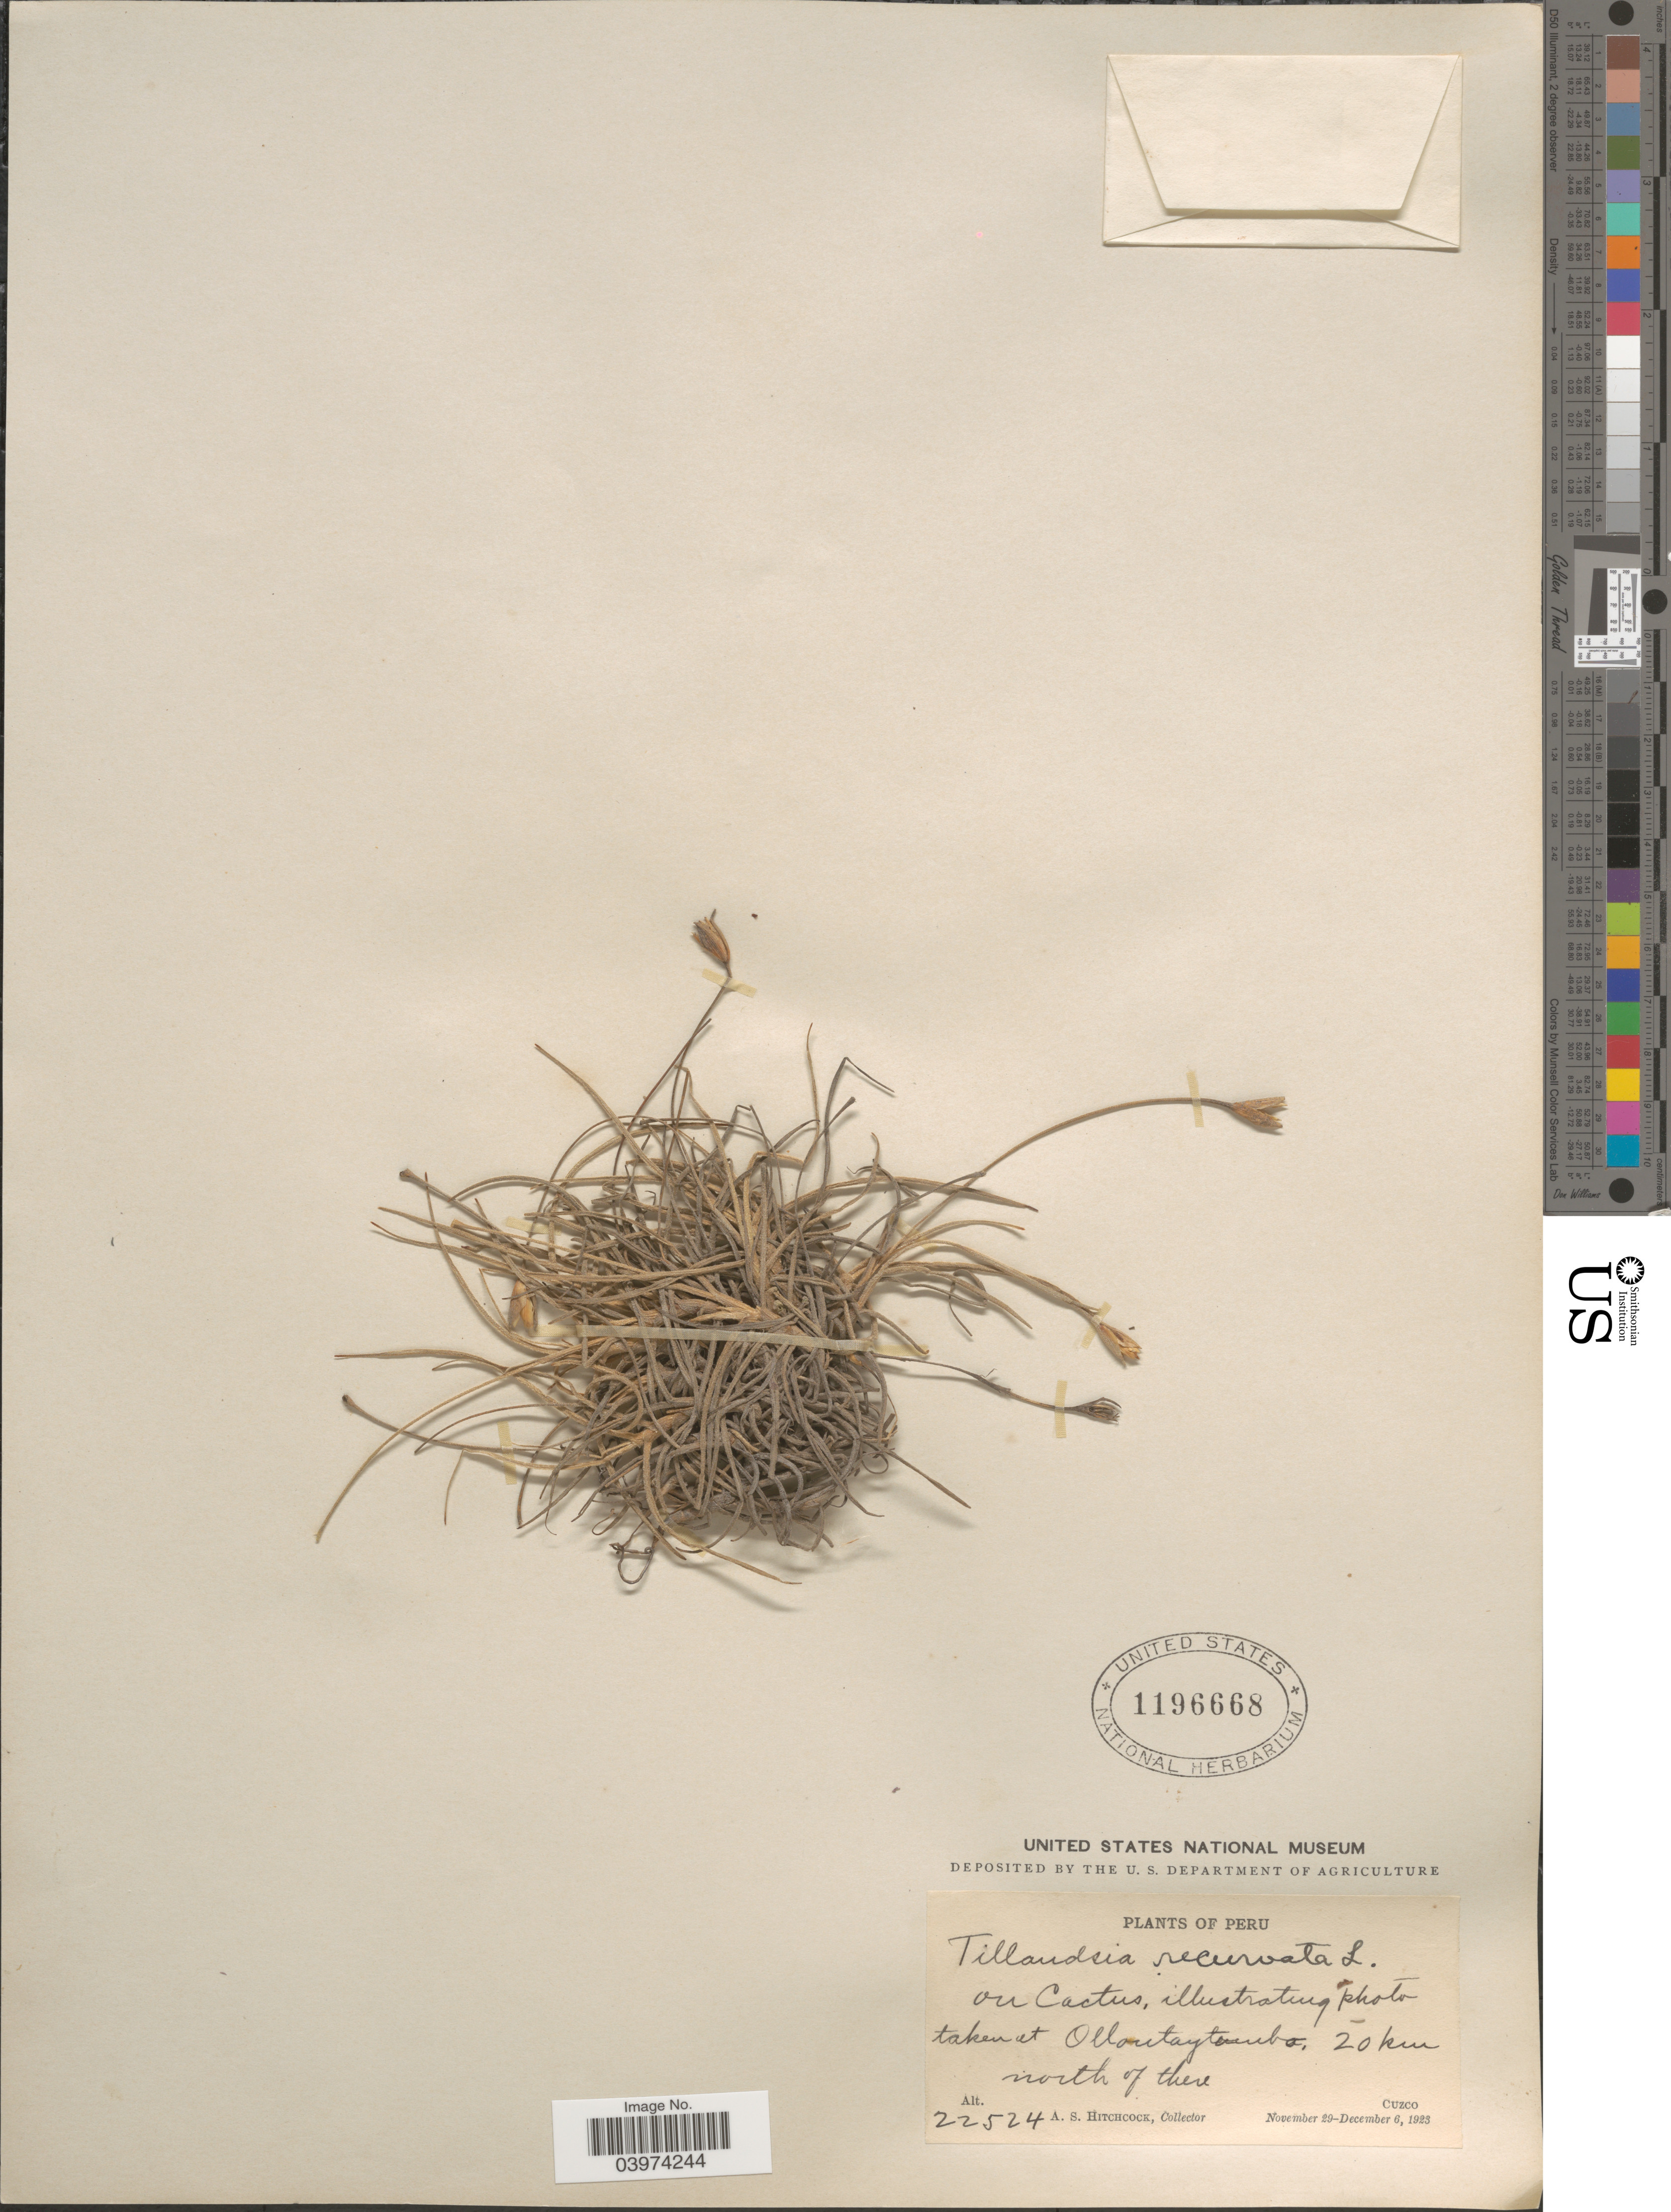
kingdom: Plantae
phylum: Tracheophyta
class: Liliopsida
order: Poales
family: Bromeliaceae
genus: Tillandsia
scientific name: Tillandsia recurvata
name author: L.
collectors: A. S. Hitchcock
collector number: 22524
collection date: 1923-11-29/1923-12-06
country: Peru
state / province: Cusco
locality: Ollontaytambo, 20 km north of there. Cuzco.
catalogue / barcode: US 1196668